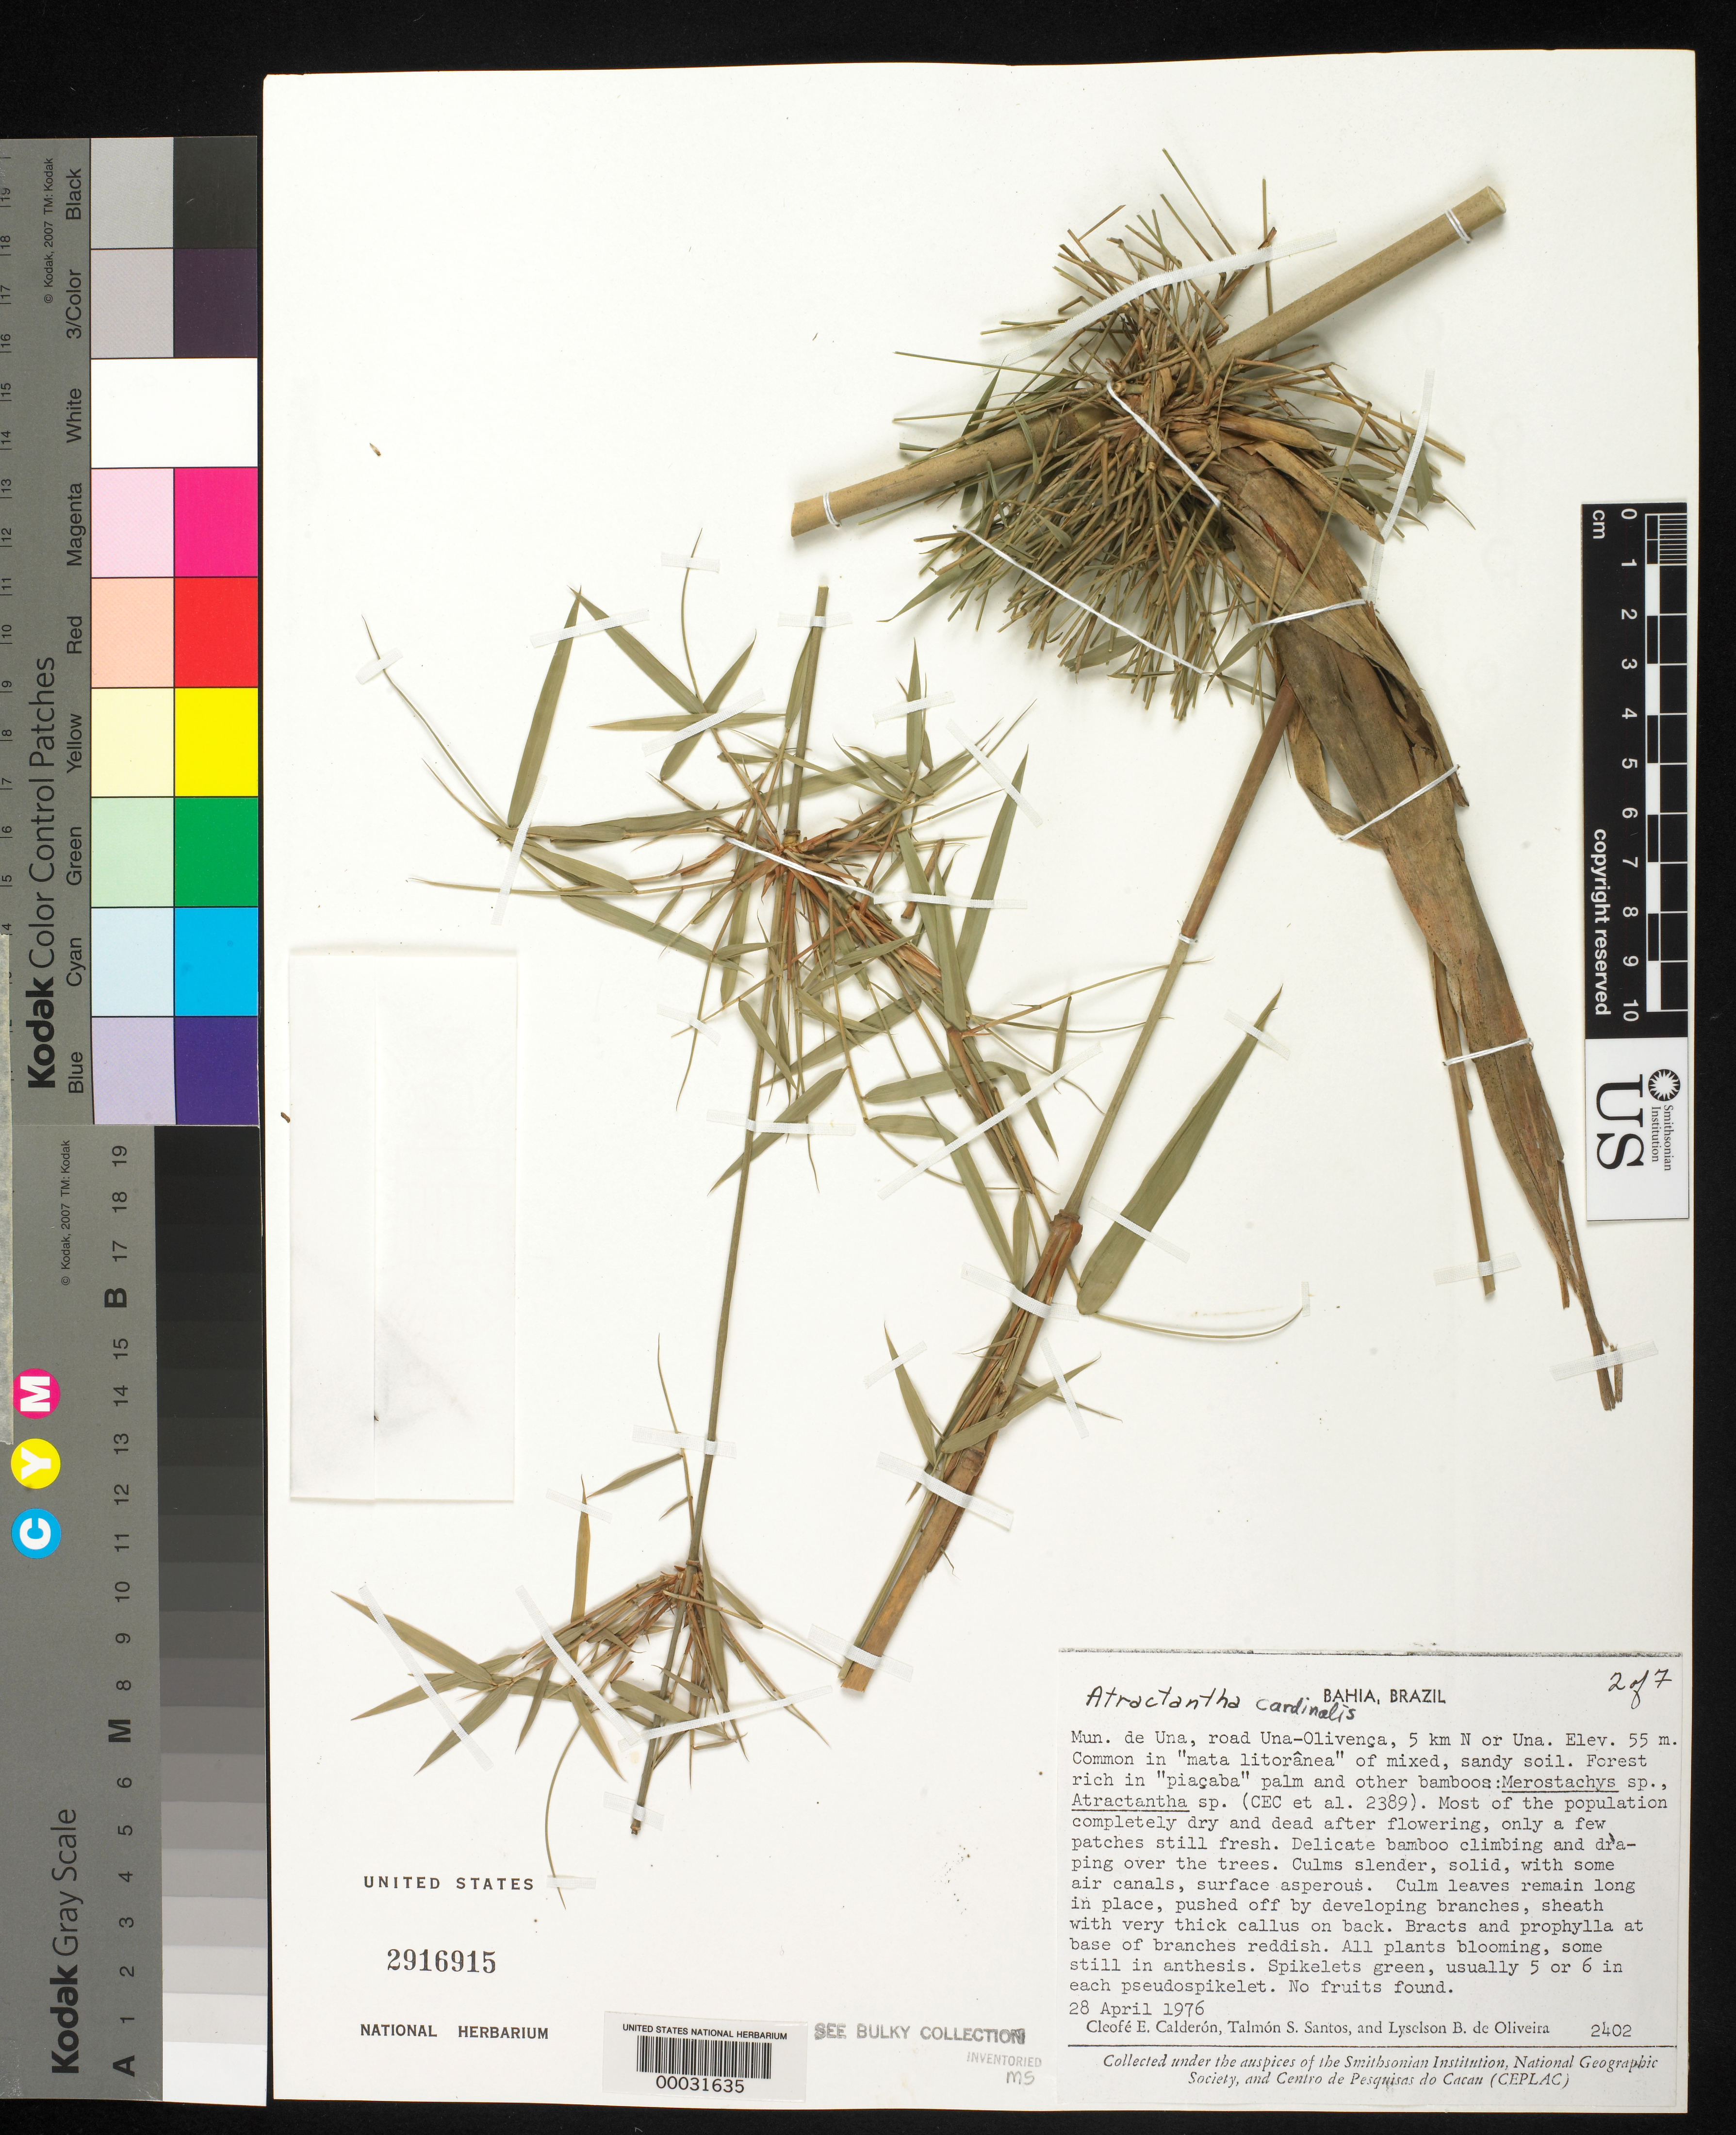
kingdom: Plantae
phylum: Tracheophyta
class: Liliopsida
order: Poales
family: Poaceae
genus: Atractantha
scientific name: Atractantha cardinalis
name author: Judz.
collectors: C. E. Calderón, T. S. Santos & L. de Oliveira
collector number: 2402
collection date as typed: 28 Apr 1976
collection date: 1976-04-28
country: Brazil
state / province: Bahia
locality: Una, olivenca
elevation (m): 55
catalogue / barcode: US 2916915